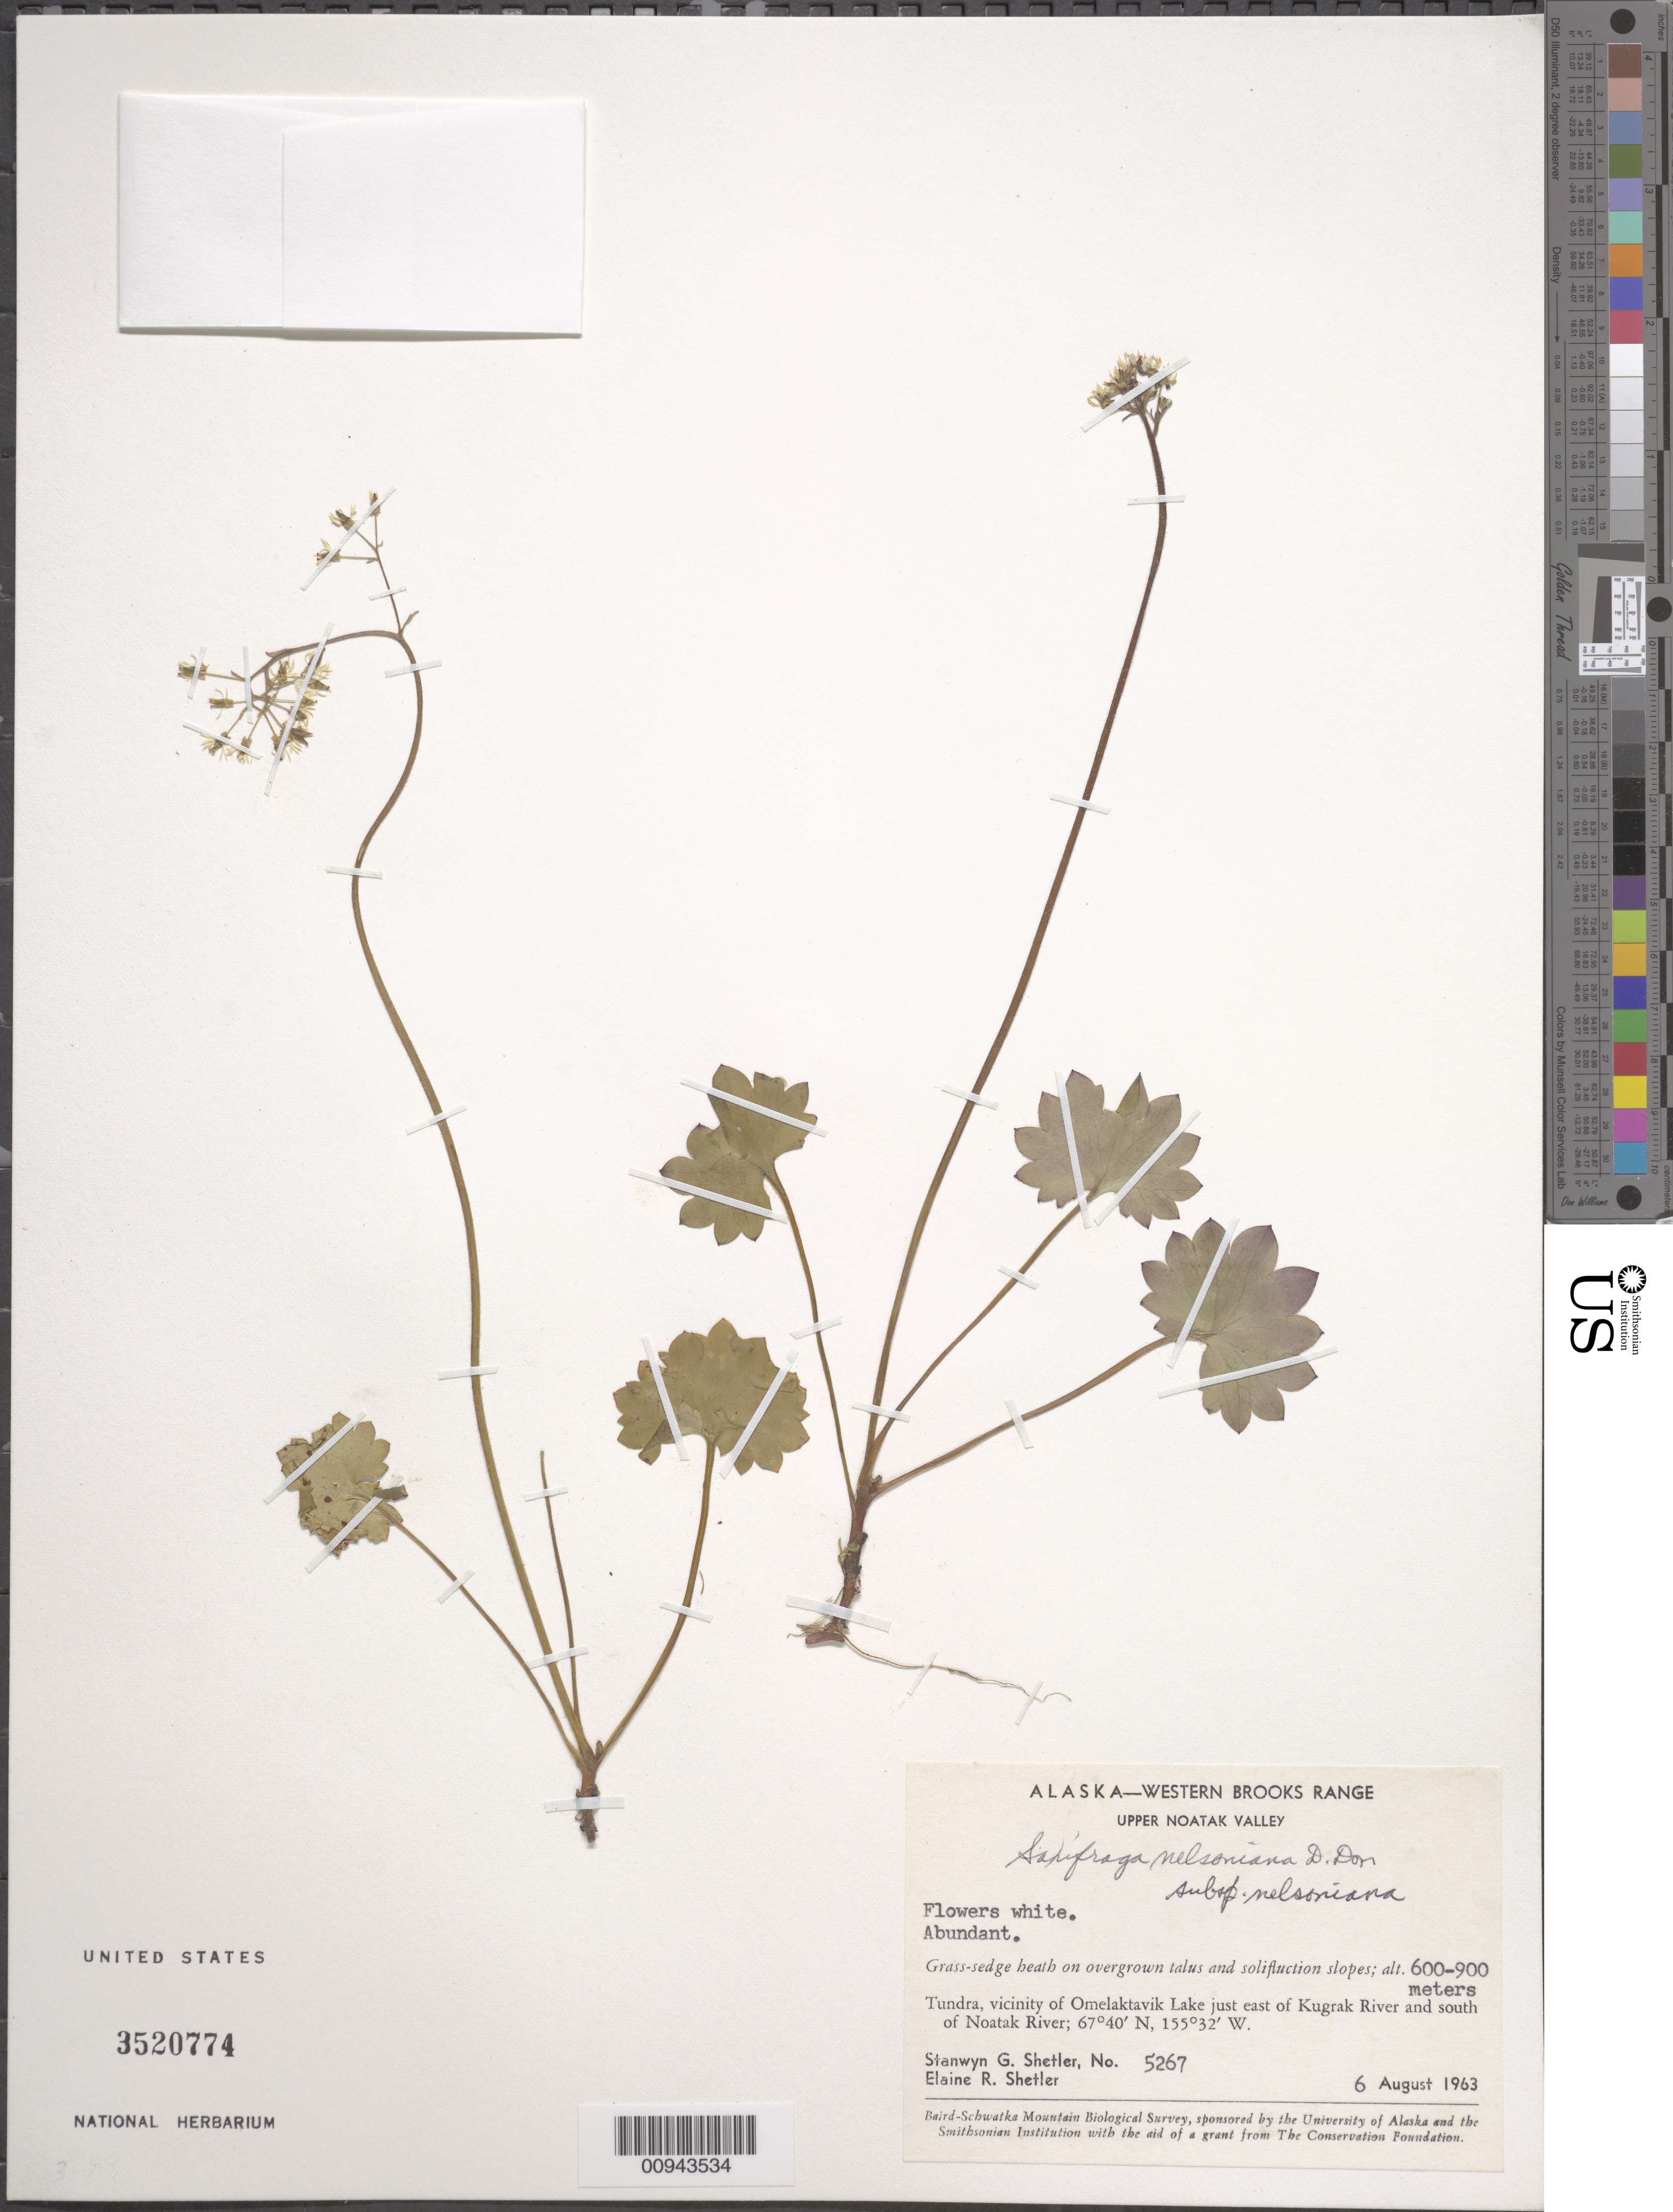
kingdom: Plantae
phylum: Tracheophyta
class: Magnoliopsida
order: Saxifragales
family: Saxifragaceae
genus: Micranthes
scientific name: Micranthes nelsoniana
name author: (D. Don) Small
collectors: S. Shetler & E. R. Shetler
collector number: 5267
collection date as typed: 06 Aug 1963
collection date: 1963-08-06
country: United States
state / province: Alaska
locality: Vicinity of Omelaktavik Lake just east of Kugrak River and south of Noatak River. Western Brooks Range, Upper Noatak Valley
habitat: Tundra. Grass-sedge heath on overgrown talus and solifluction slopes.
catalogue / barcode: US 3520774